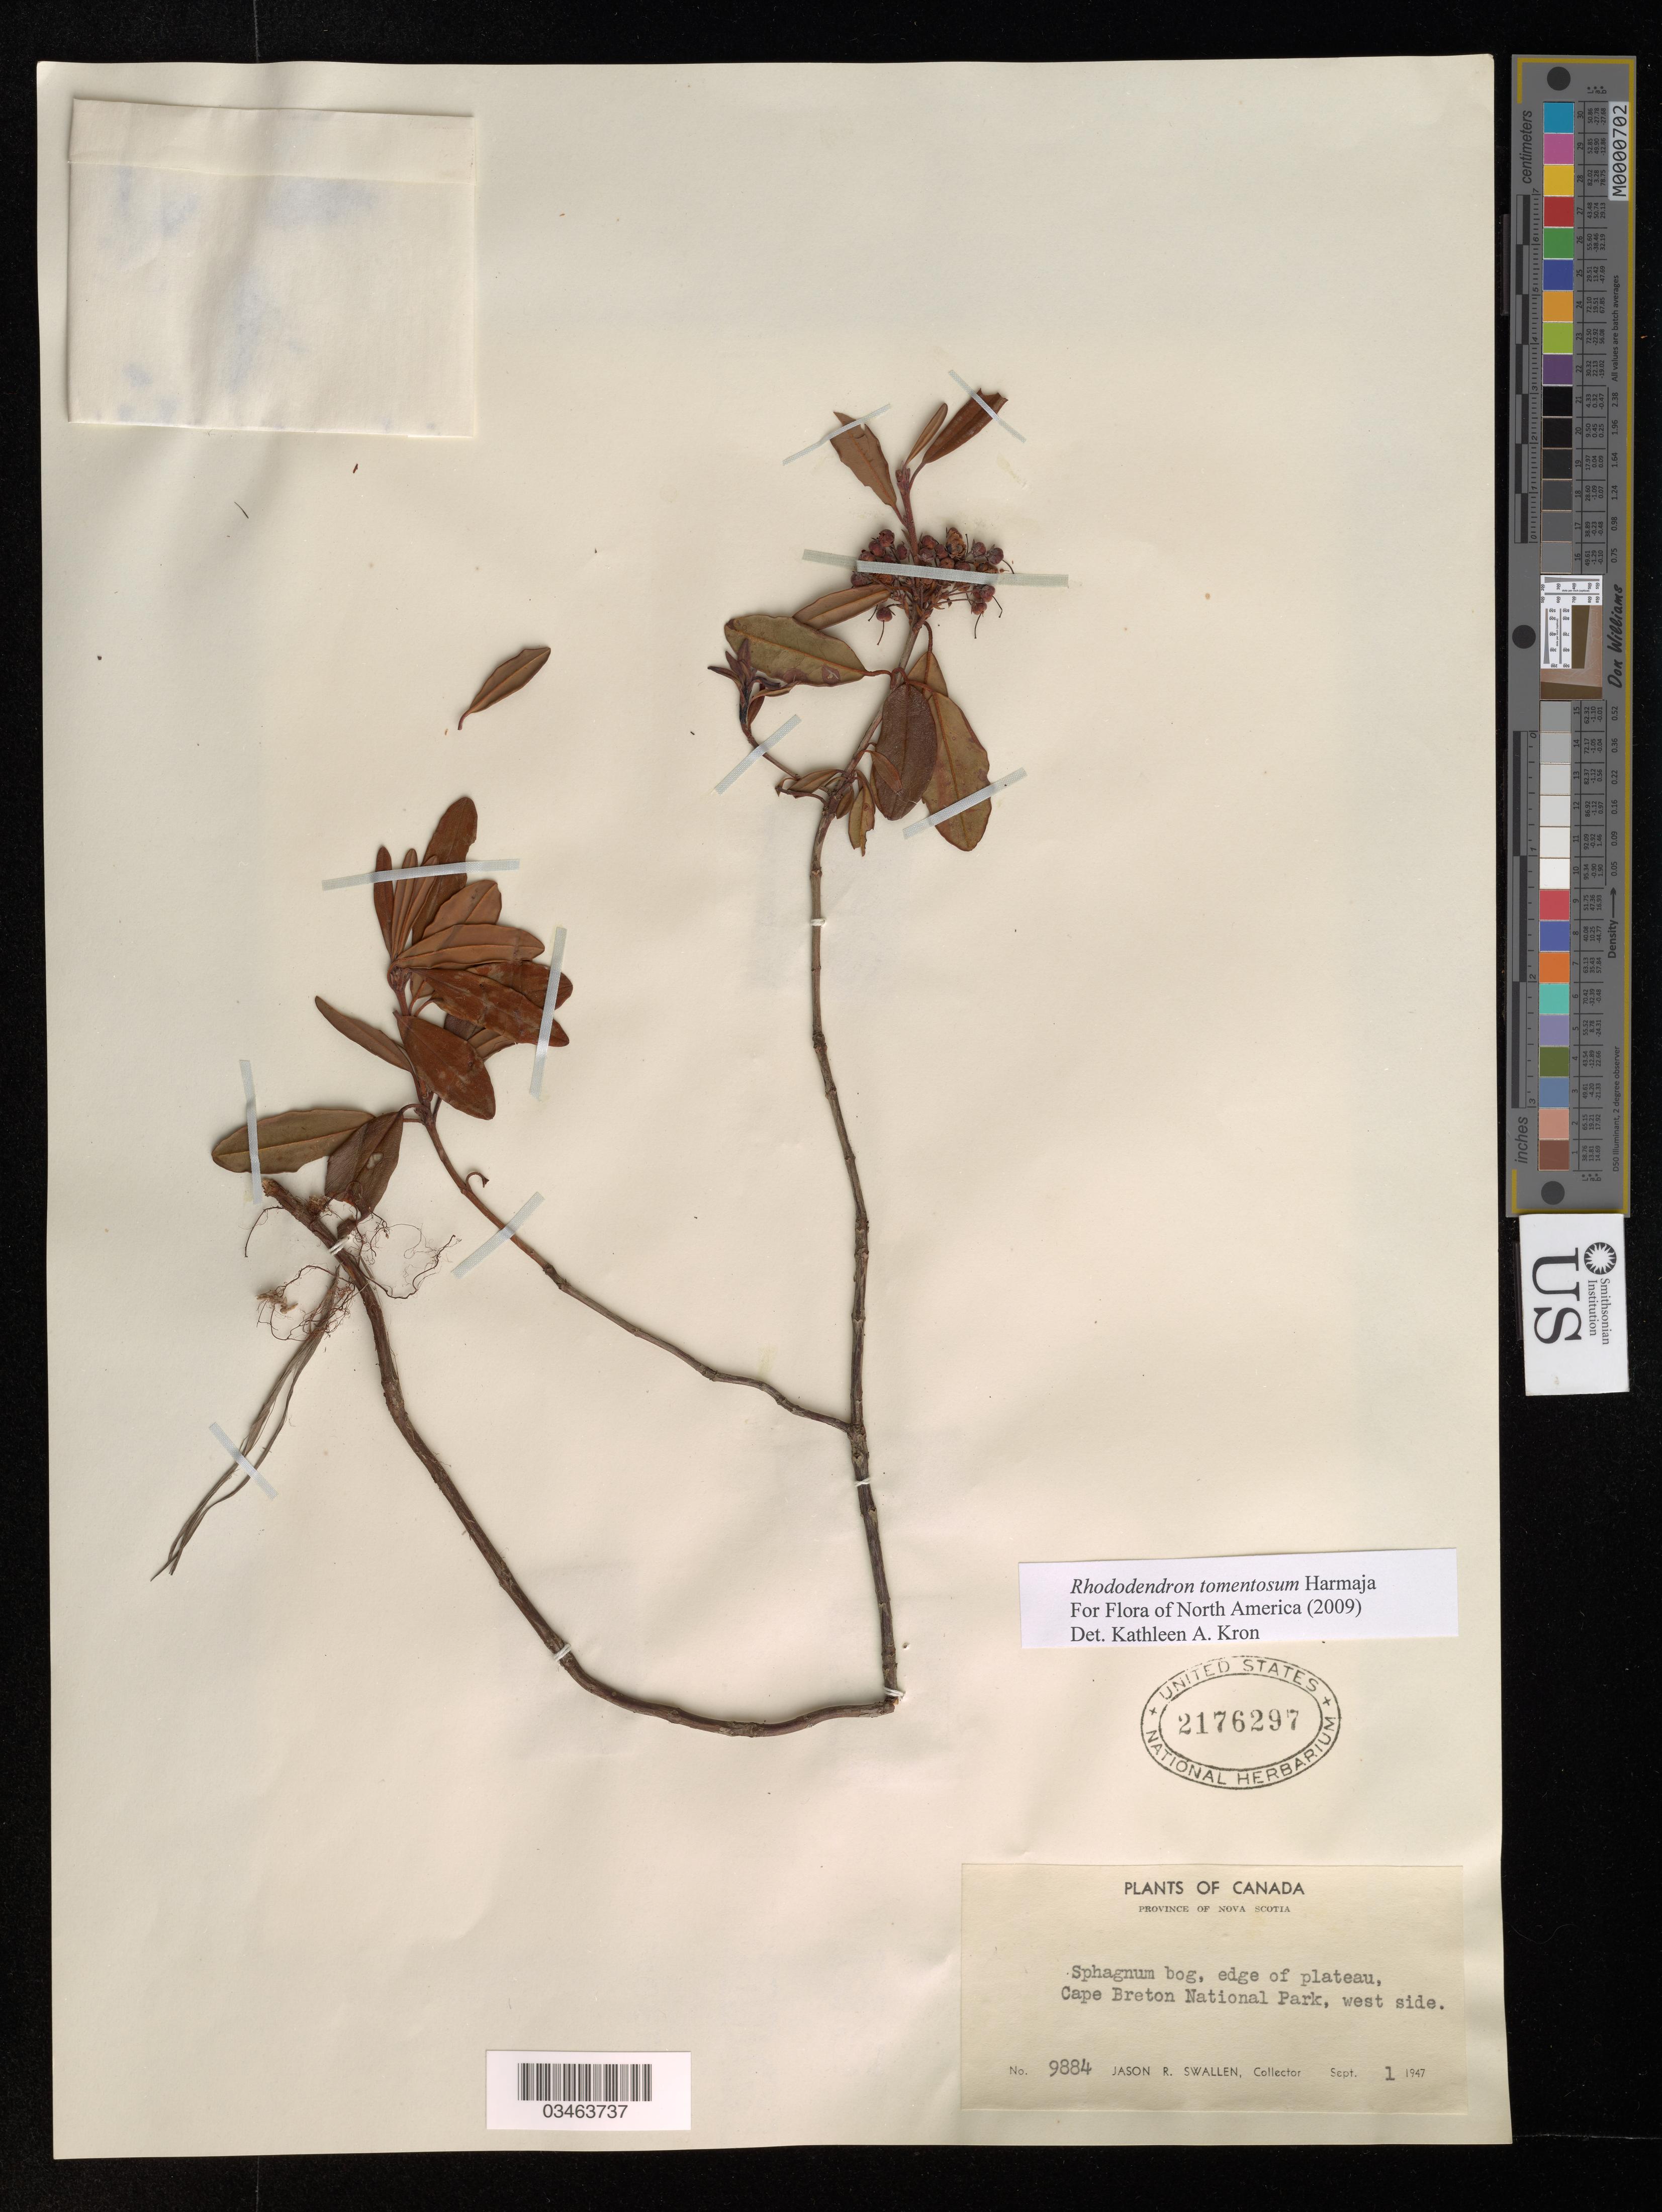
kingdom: Plantae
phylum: Tracheophyta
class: Magnoliopsida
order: Ericales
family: Ericaceae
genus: Rhododendron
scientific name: Rhododendron tomentosum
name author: Harmaja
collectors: J. R. Swallen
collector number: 9884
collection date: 1947-09-01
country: Canada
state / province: Nova Scotia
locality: Edge of plateau, Cape Breton National Park, west side.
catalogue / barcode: US 2176297